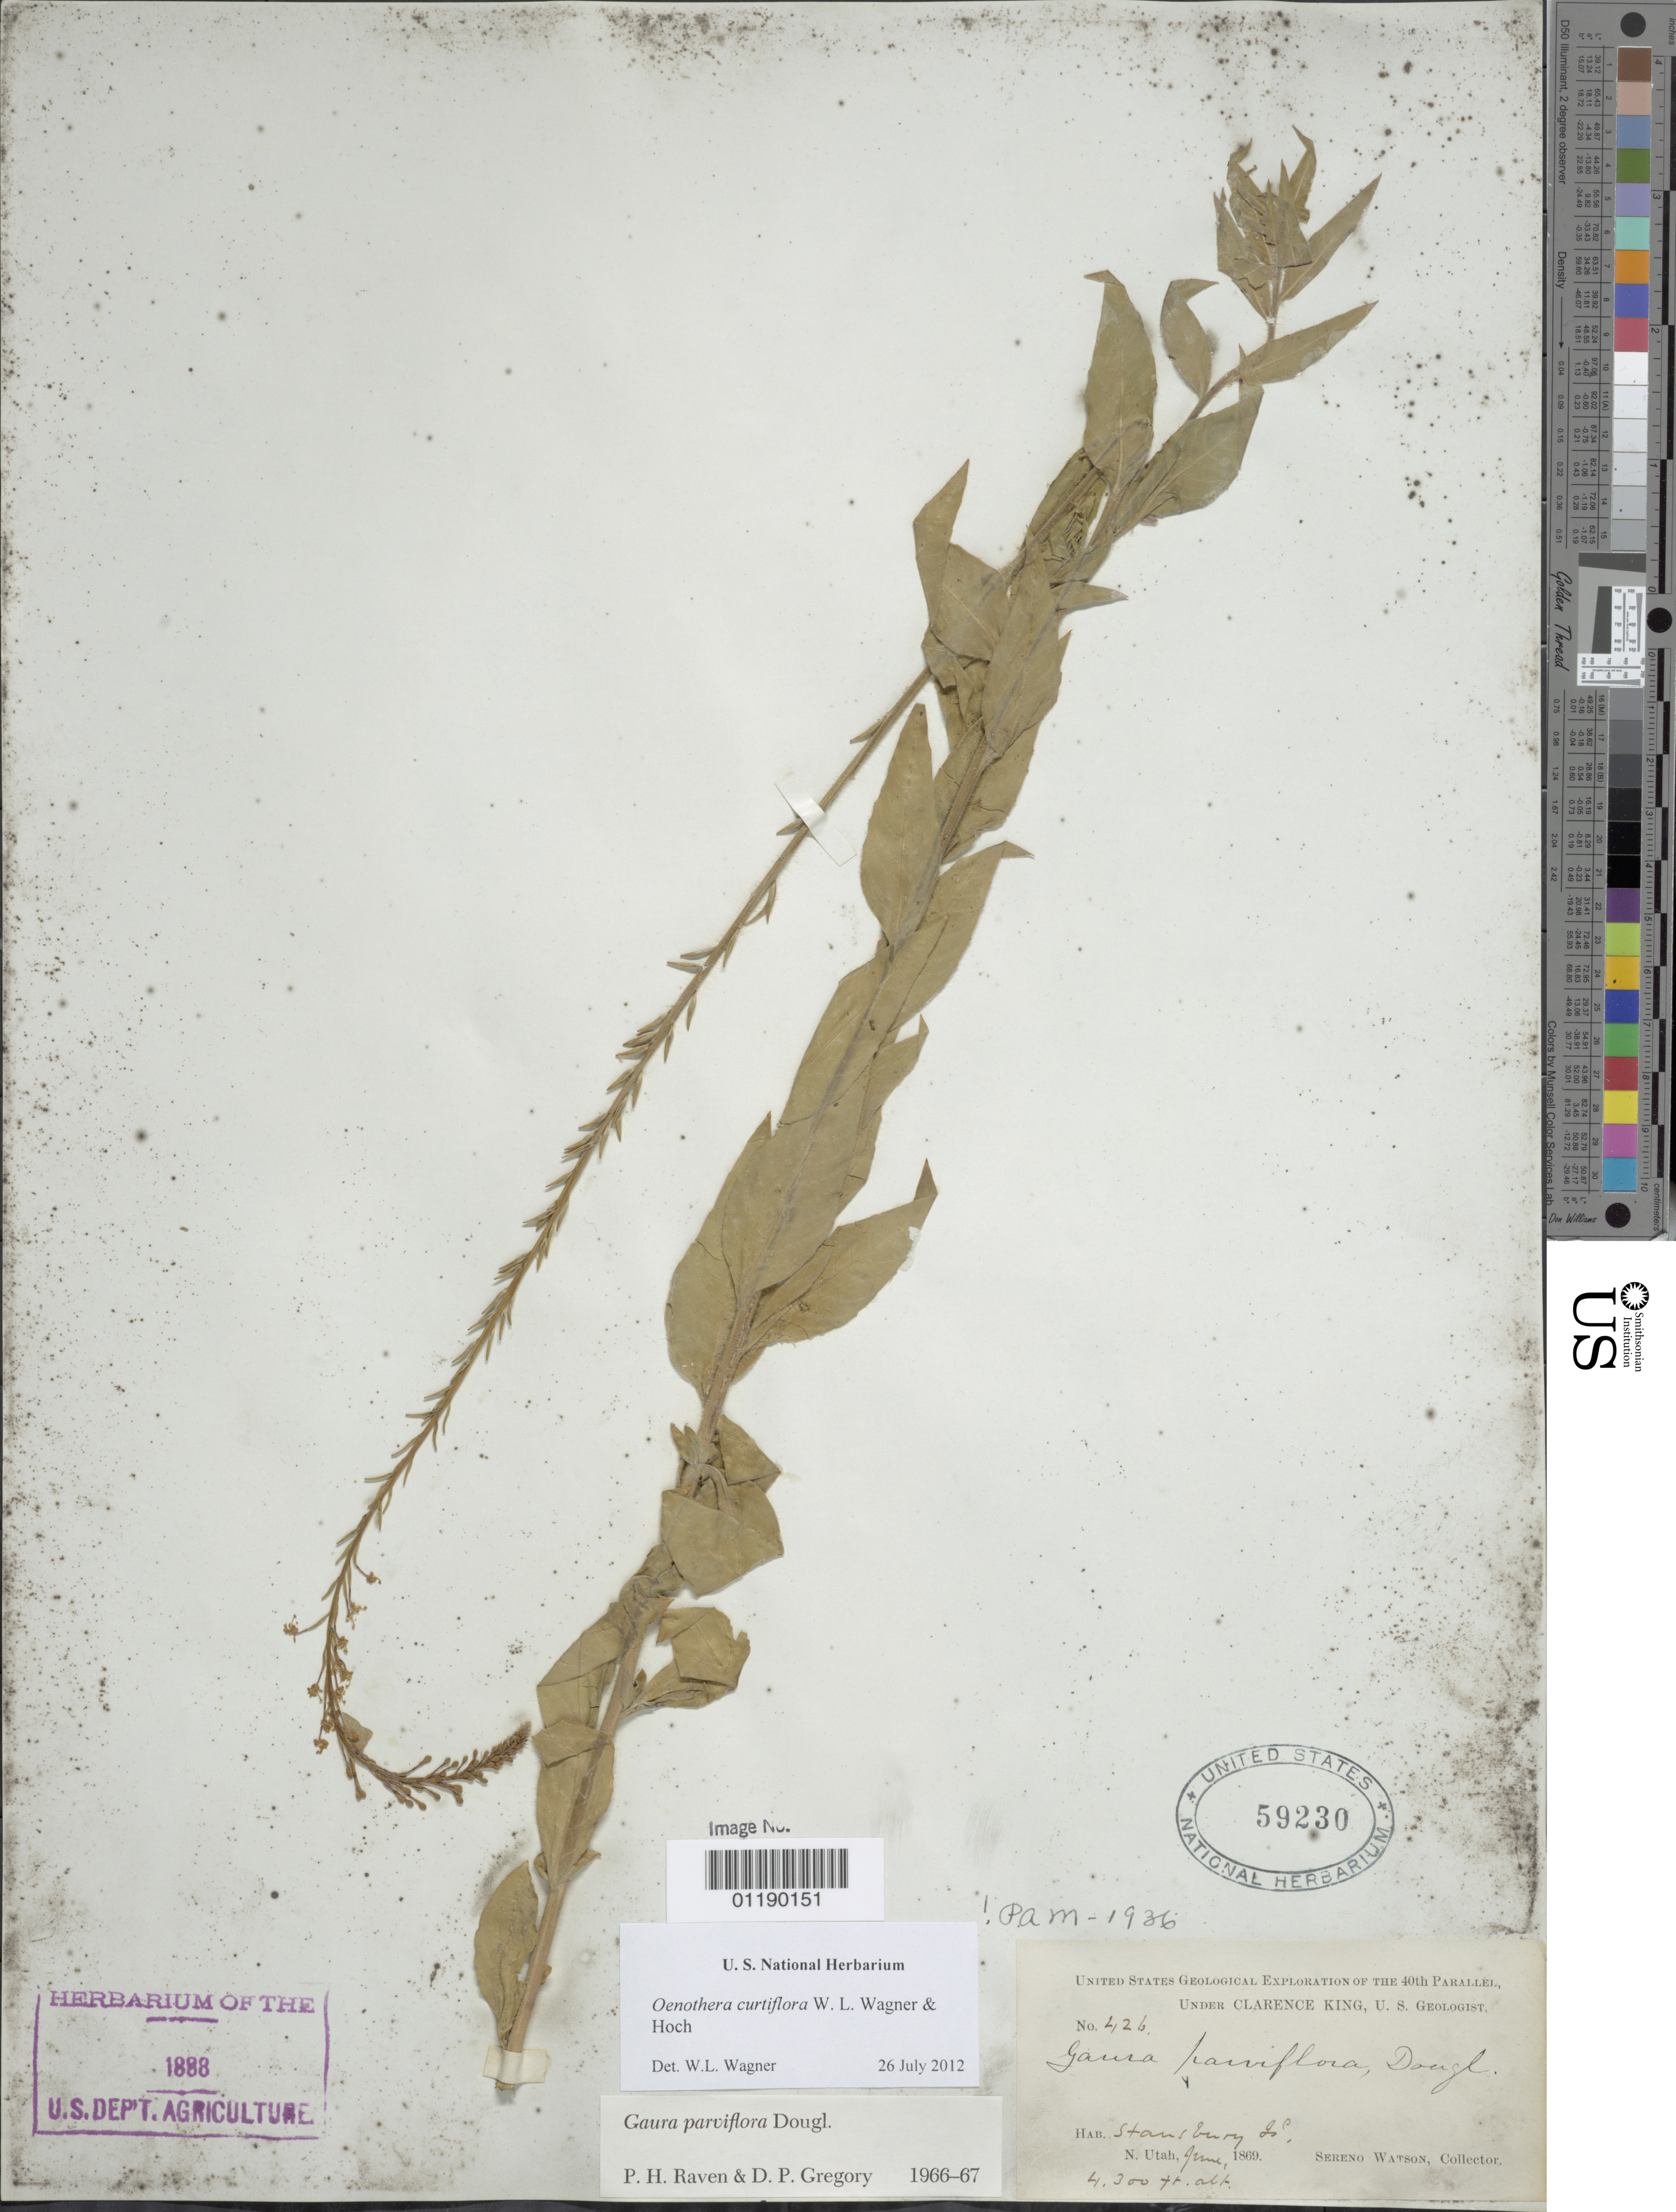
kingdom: Plantae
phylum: Tracheophyta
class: Magnoliopsida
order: Myrtales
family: Onagraceae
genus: Oenothera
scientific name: Oenothera curtiflora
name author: W.L. Wagner & Hoch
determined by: Wagner, W. L., (BOT), Smithsonian Institution - National Museum of Natural History (UNITED STATES)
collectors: S. Watson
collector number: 426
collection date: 1869-06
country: United States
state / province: Utah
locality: Stansbury Island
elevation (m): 1311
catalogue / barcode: US 59230